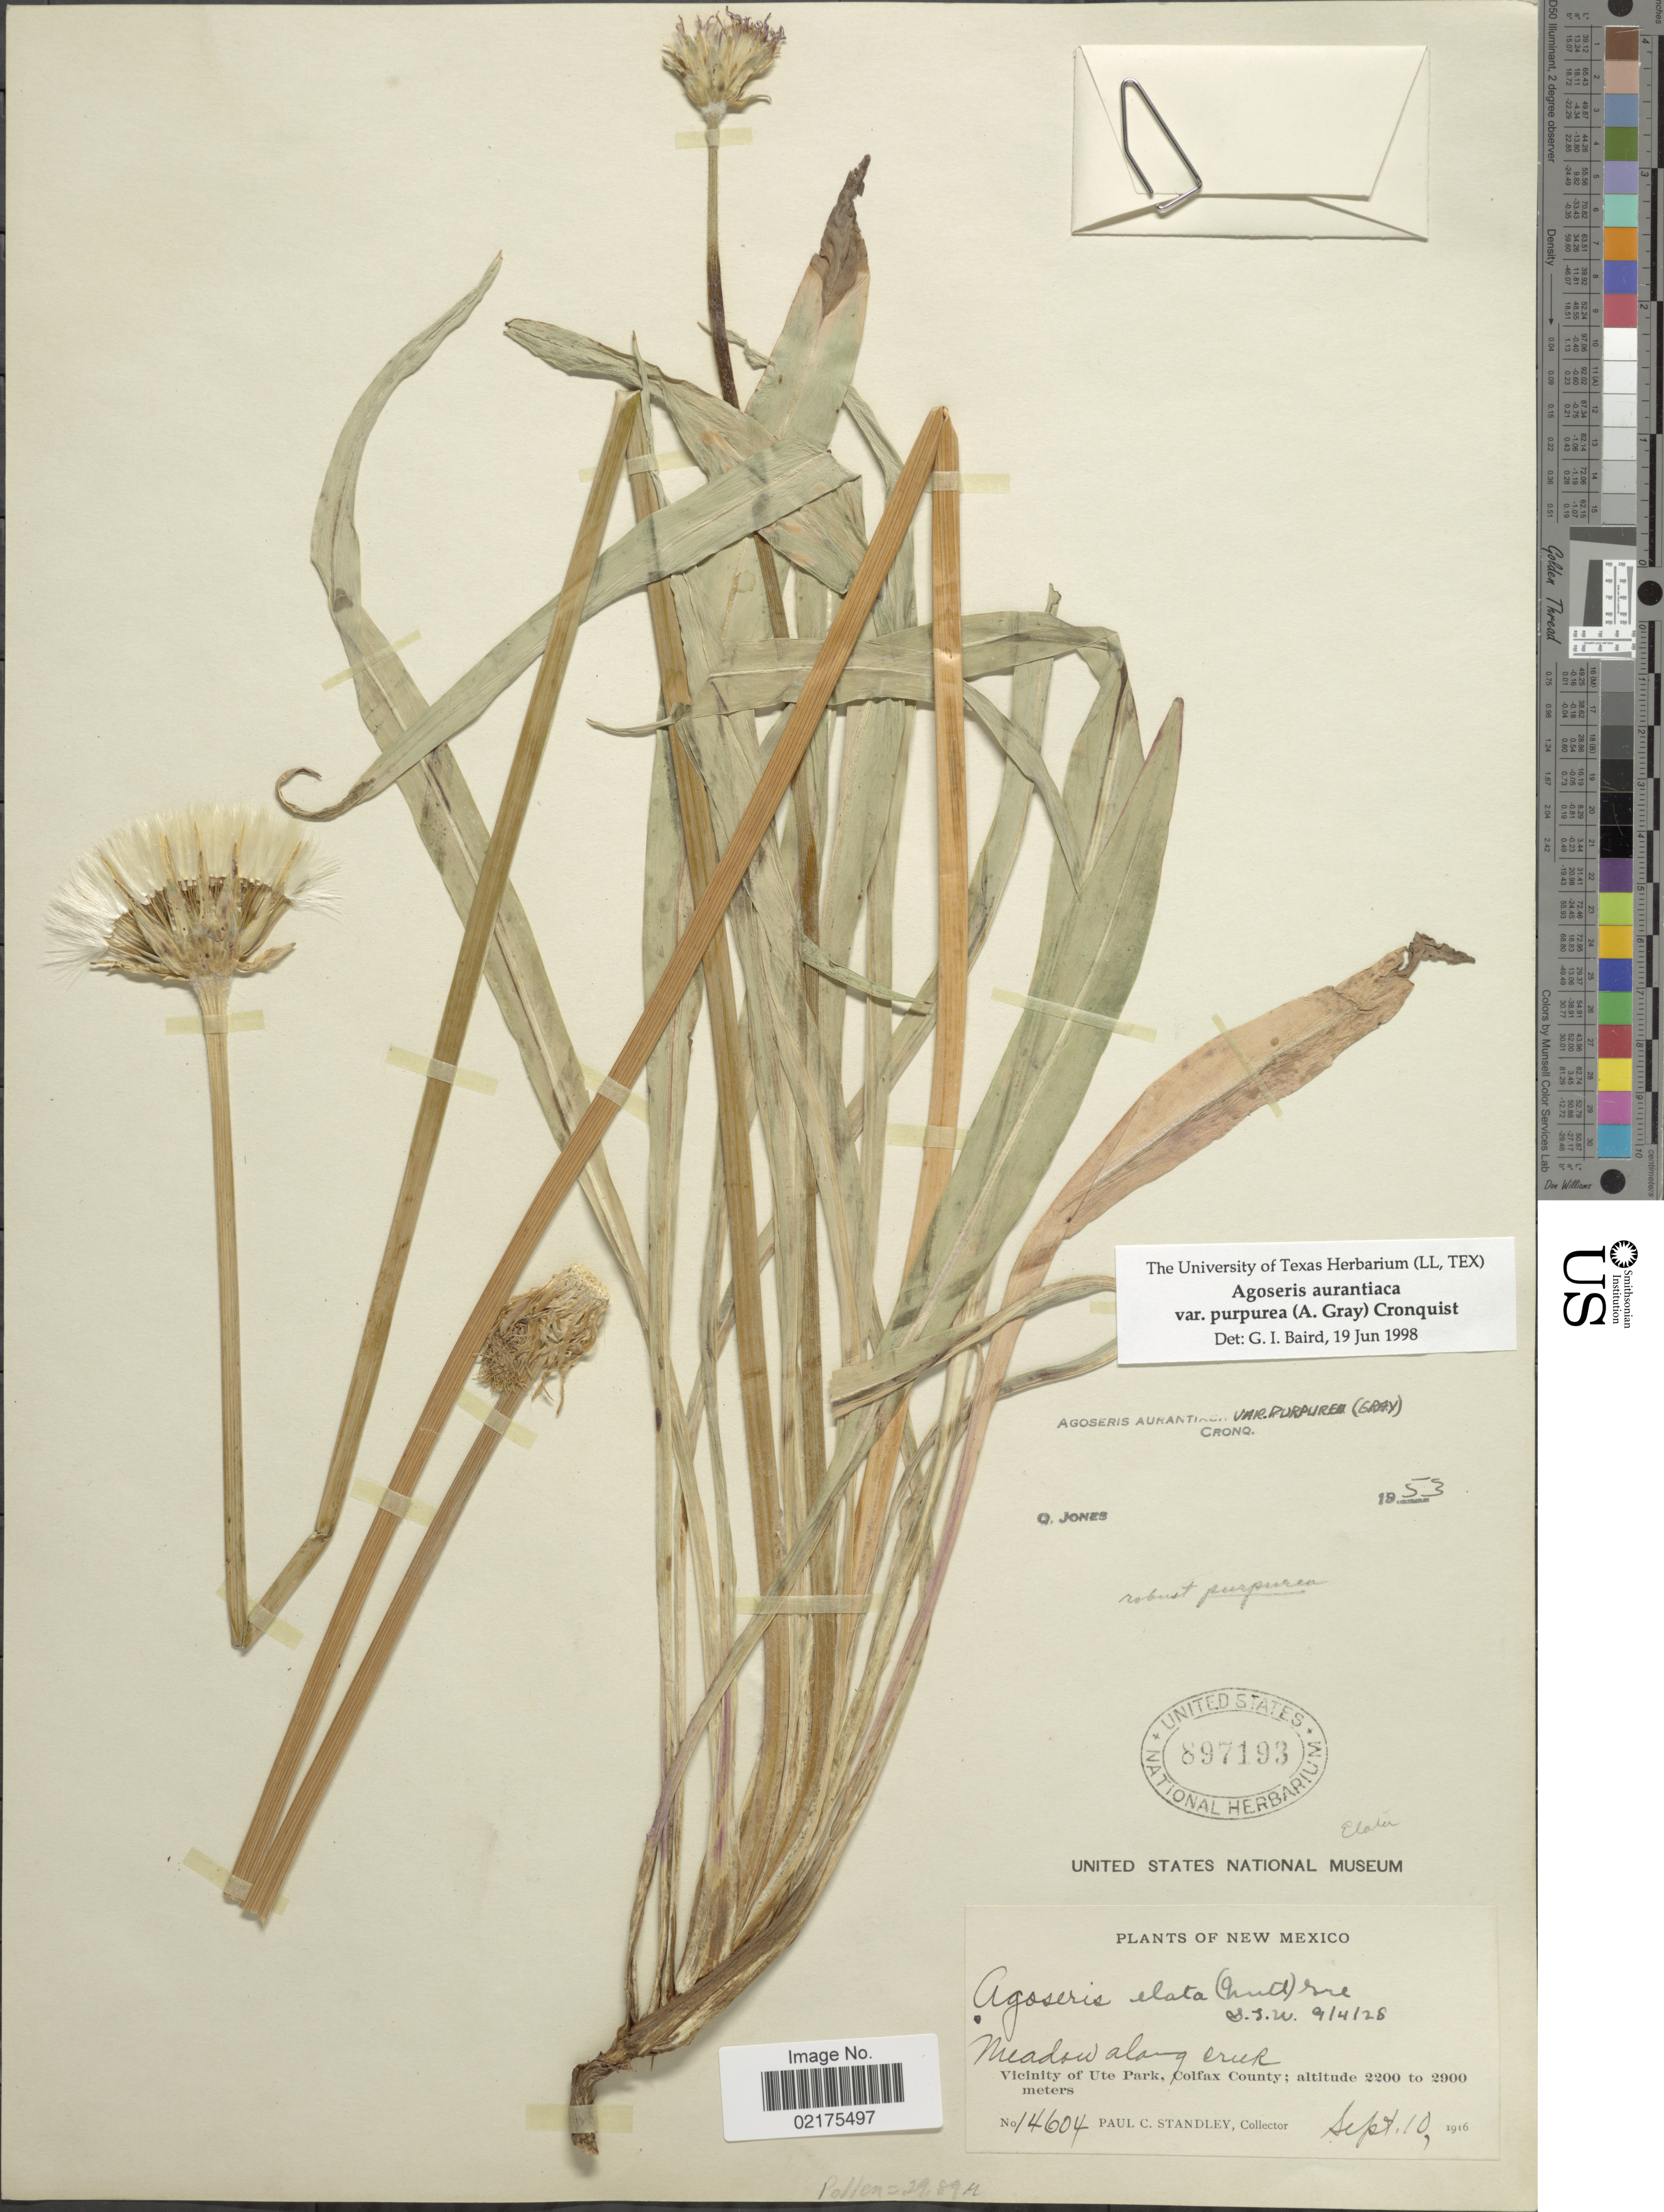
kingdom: Plantae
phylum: Tracheophyta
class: Magnoliopsida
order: Asterales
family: Asteraceae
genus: Agoseris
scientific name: Agoseris aurantiaca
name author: (Hook.) Greene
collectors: P. C. Standley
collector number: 14604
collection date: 1916-09-10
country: United States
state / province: New Mexico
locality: Meadow along Creek, Vicinity of Ute Park, Colfax County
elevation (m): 2200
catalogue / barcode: US 897193